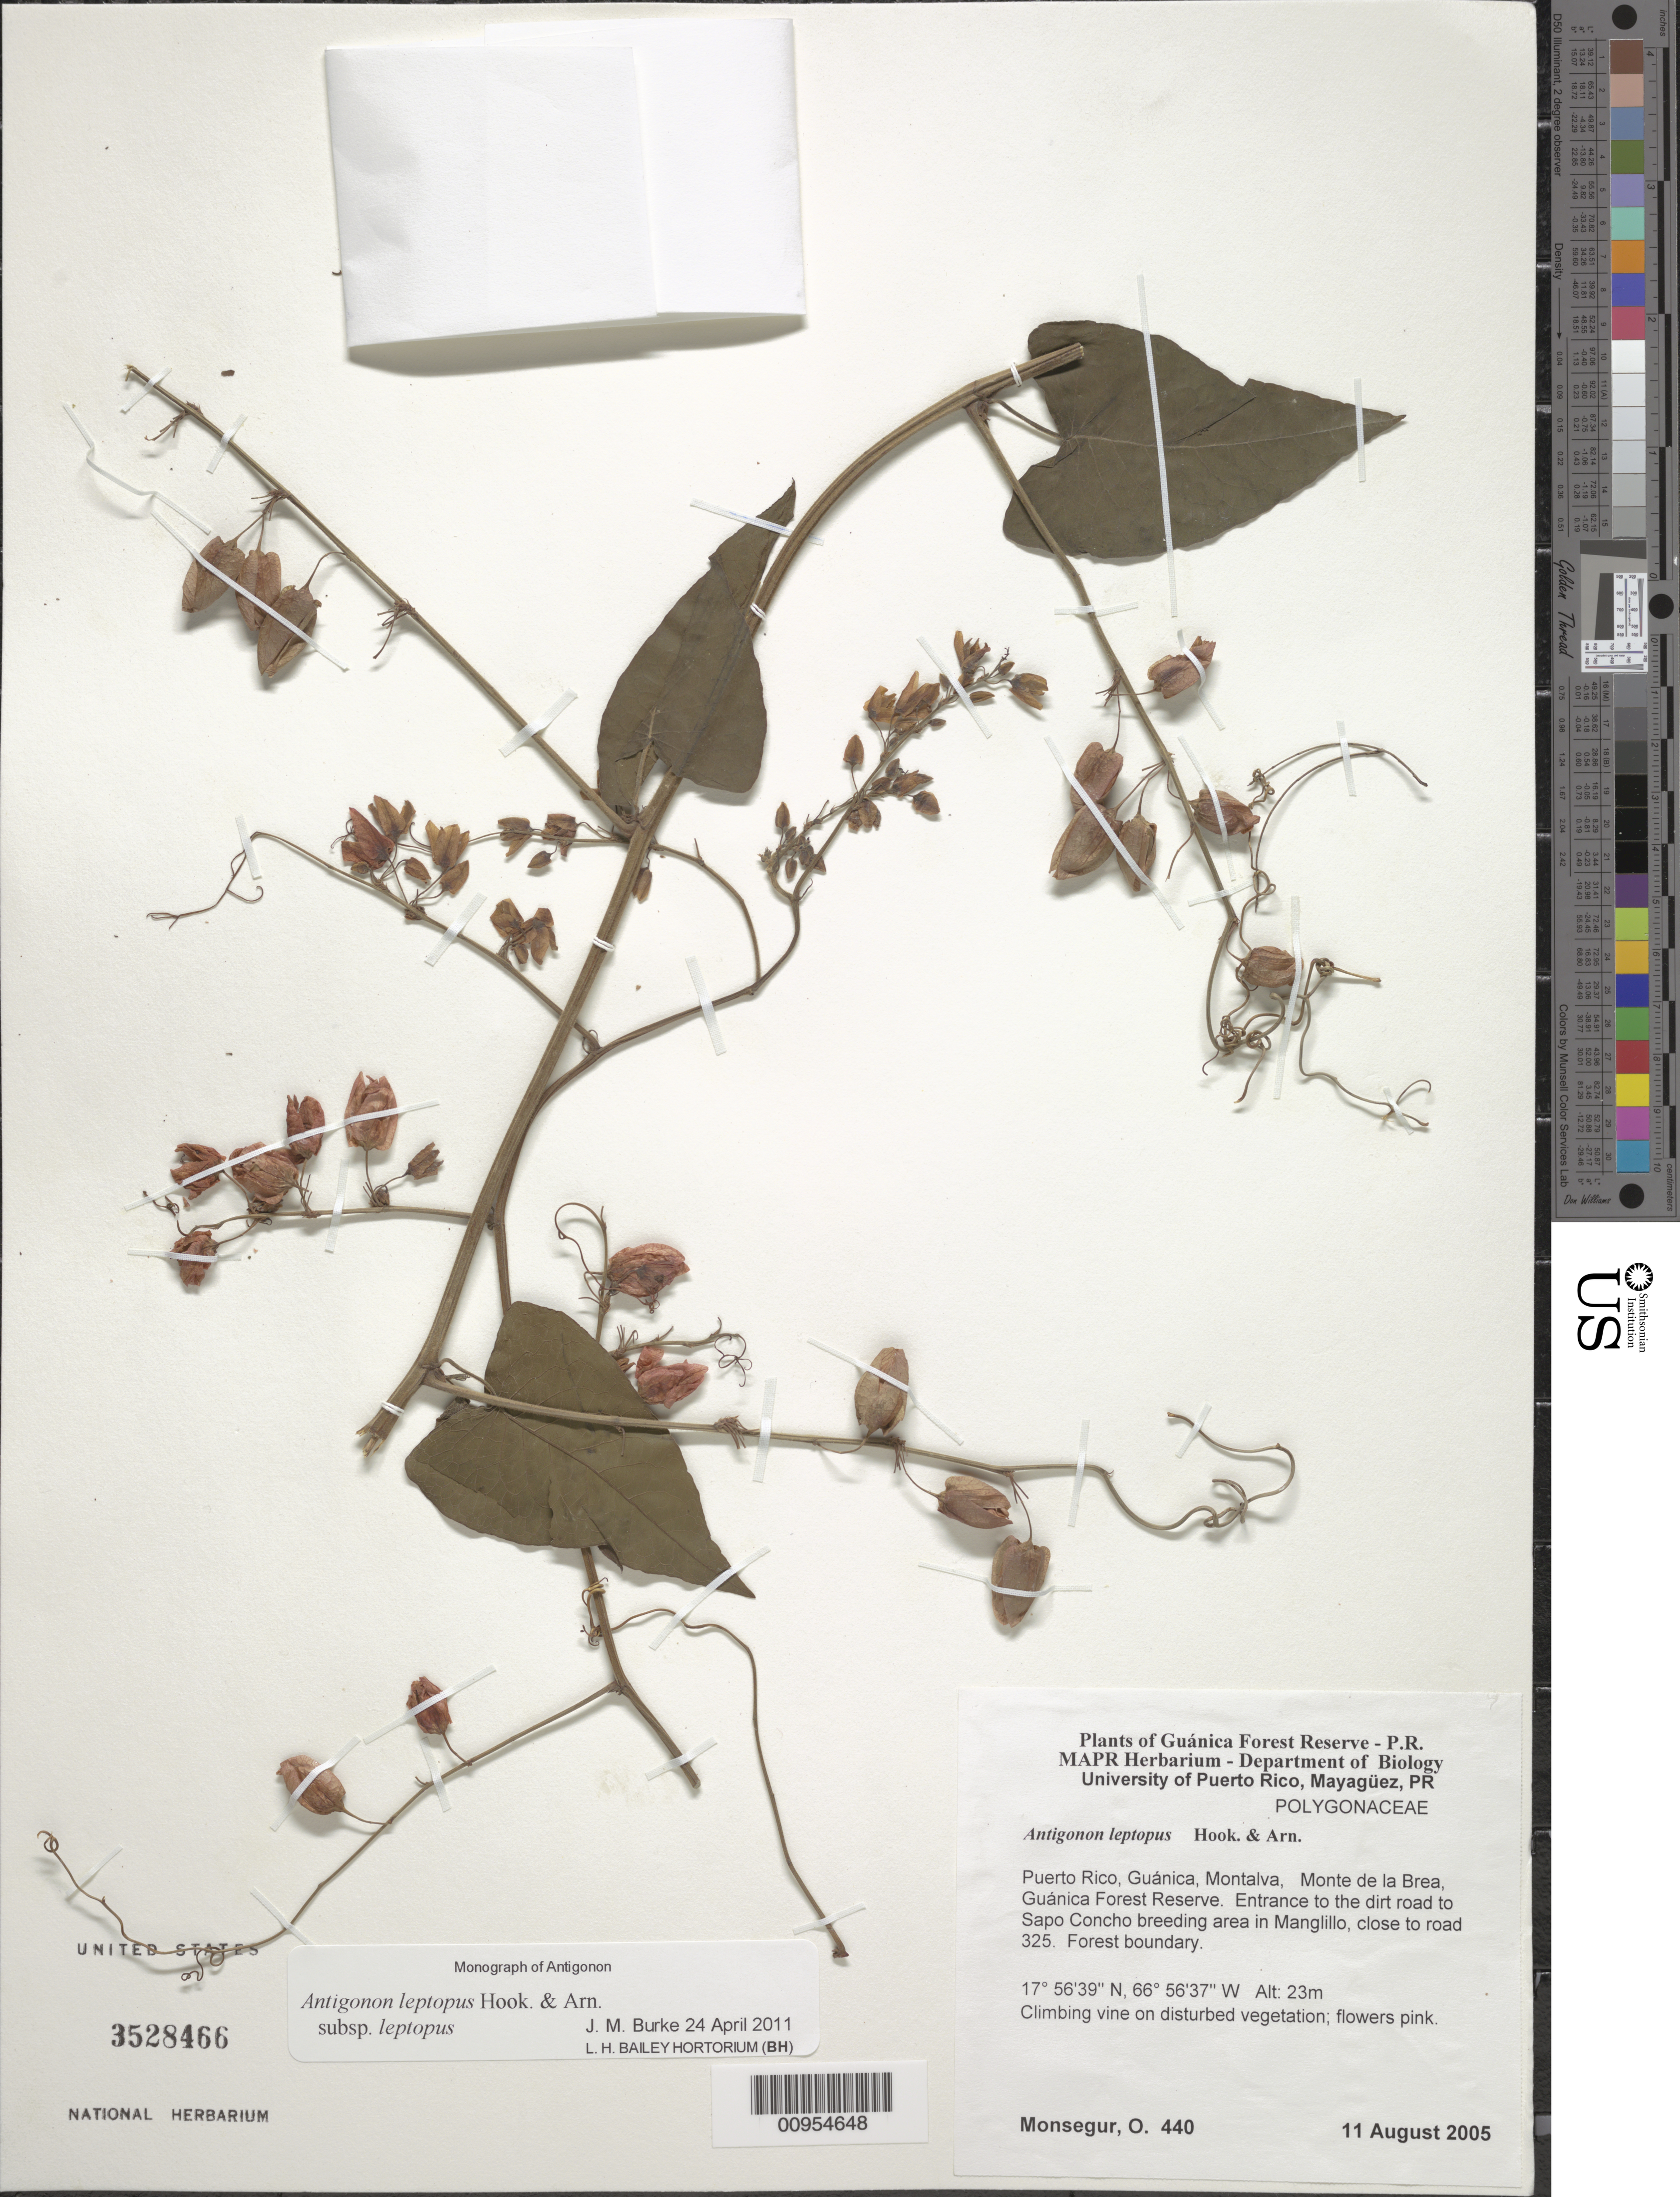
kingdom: Plantae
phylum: Tracheophyta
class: Magnoliopsida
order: Caryophyllales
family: Polygonaceae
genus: Antigonon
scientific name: Antigonon leptopus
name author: Hook. & Arn.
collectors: O. Monsegur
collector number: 440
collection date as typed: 11 Aug 2005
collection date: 2005-08-11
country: Puerto Rico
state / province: Guánica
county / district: Montalva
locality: Guánica Forest Reserve. Monte de la Brea, entrance to the dirt road to Sapo Concho breeding area in Manglillo, close to road 325. Forest boundary.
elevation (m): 23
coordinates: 17.56391, 66.56374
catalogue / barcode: US 3528466